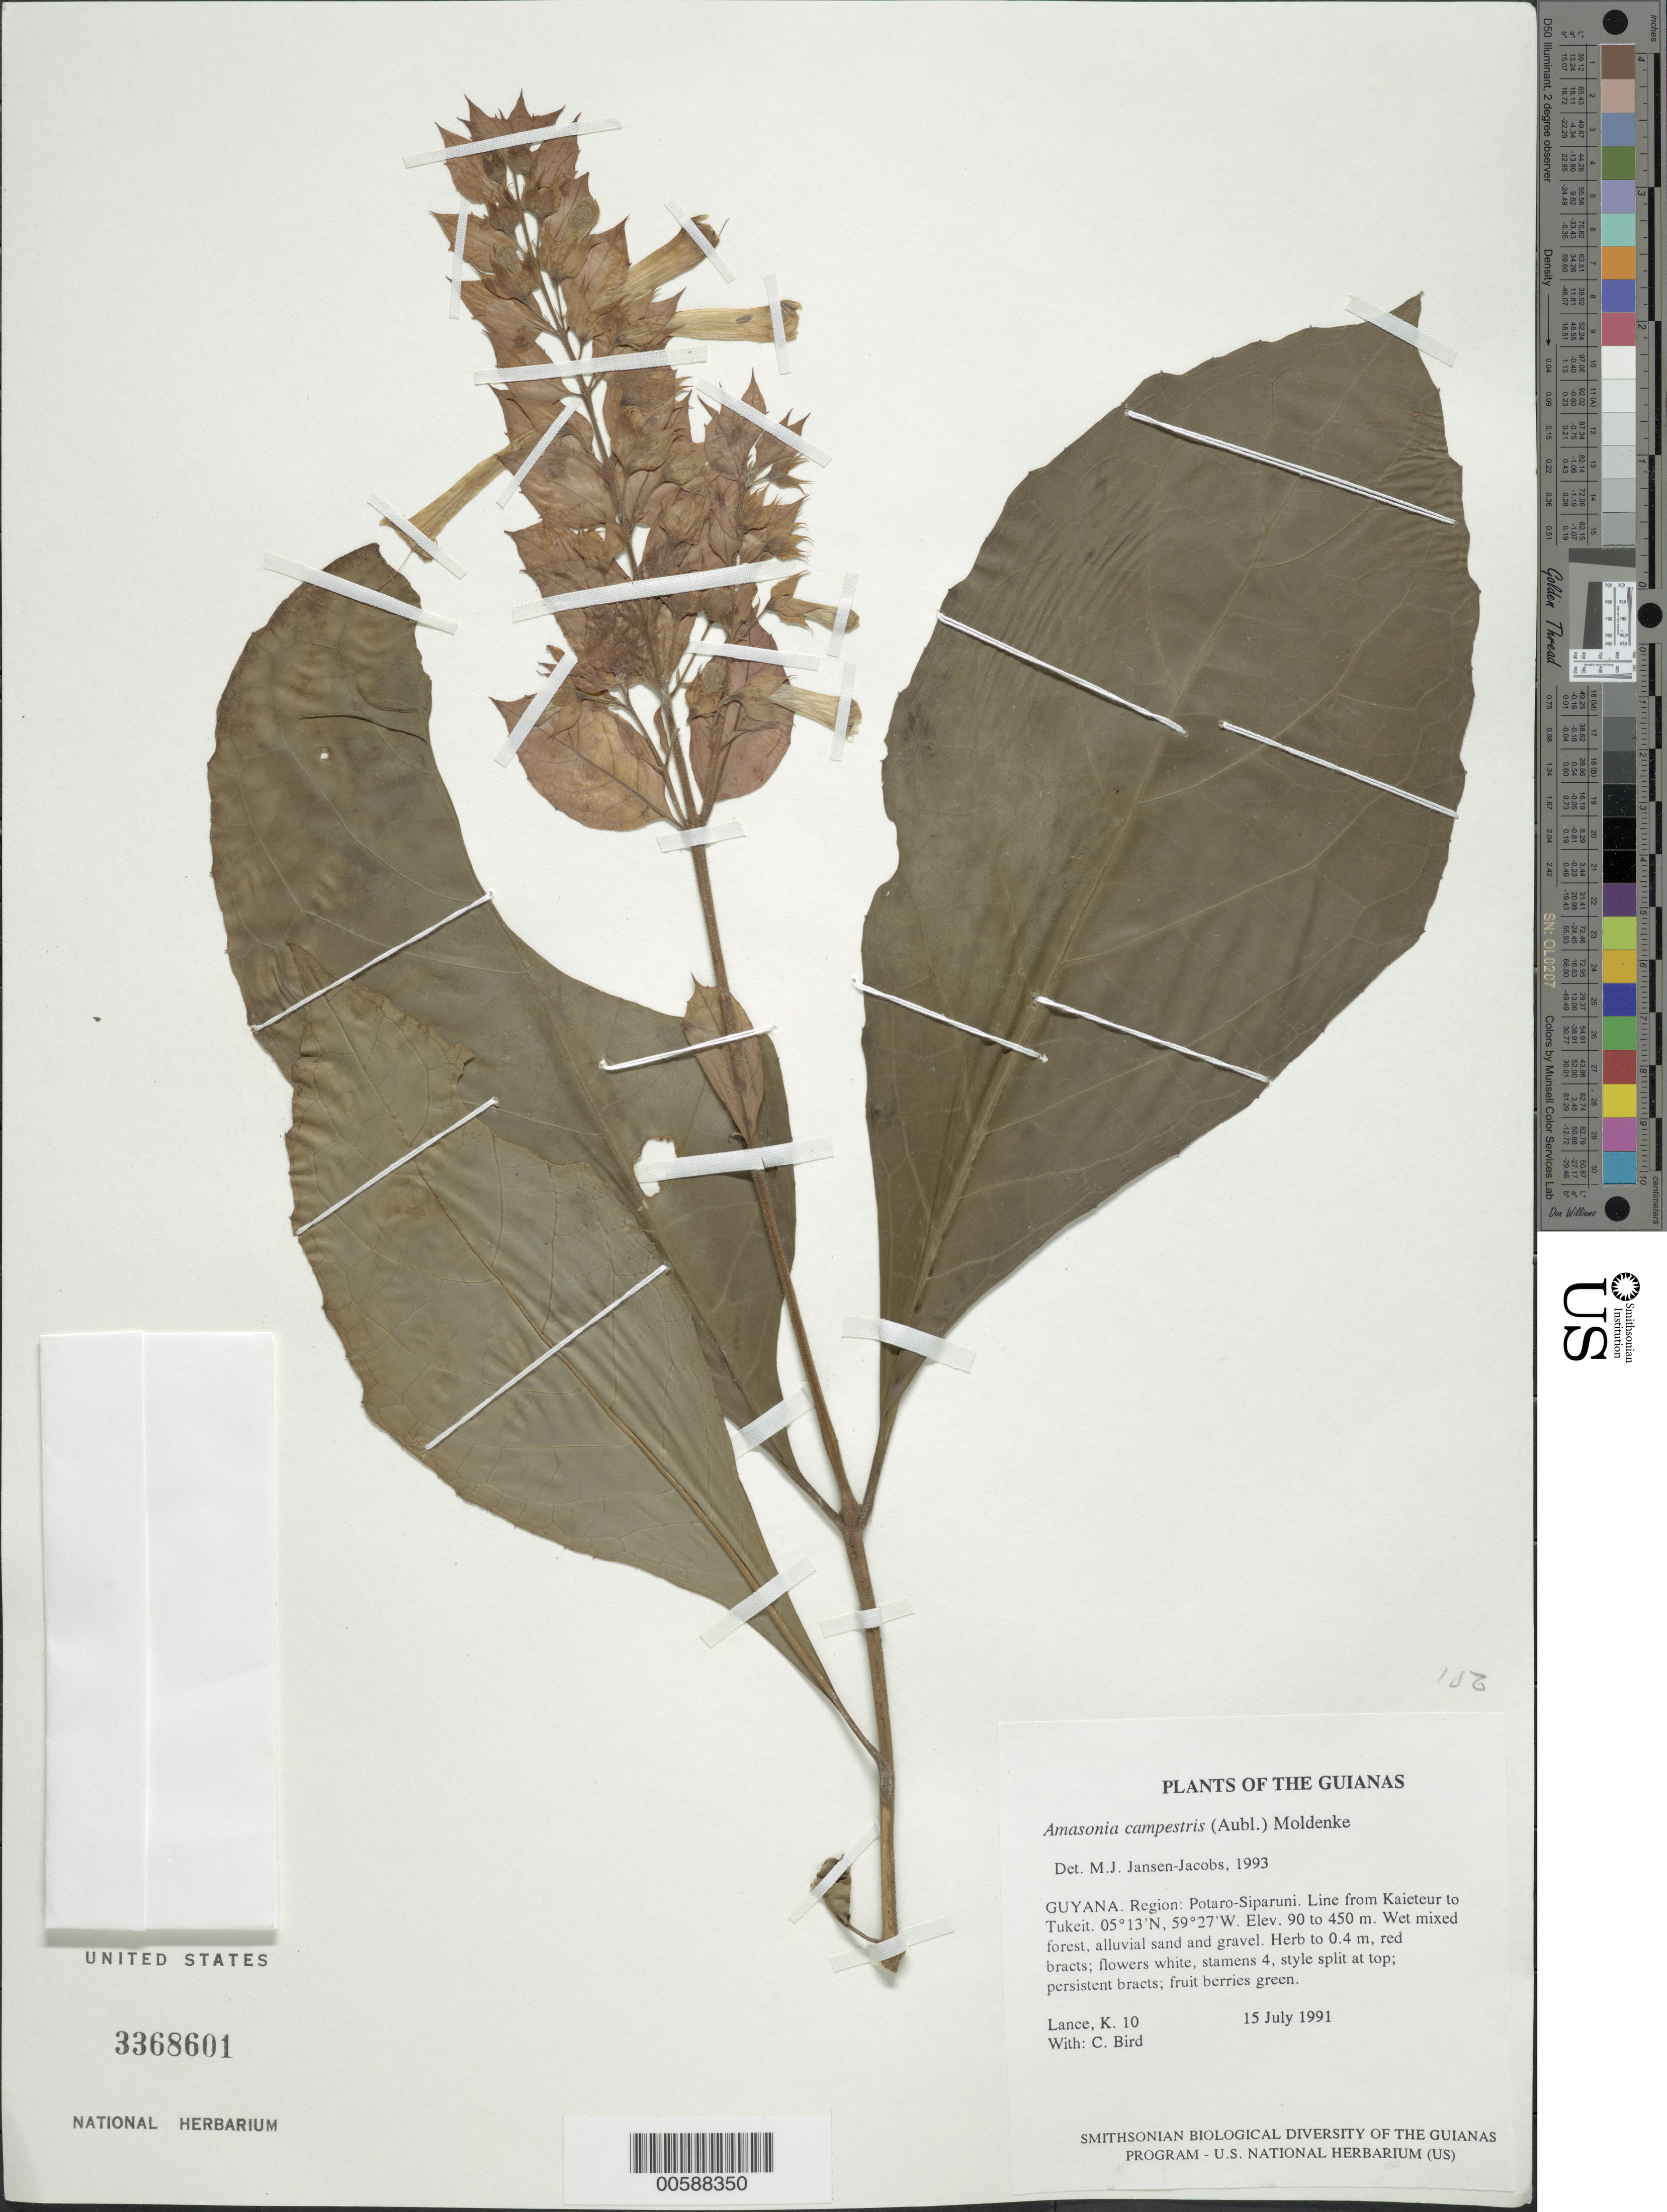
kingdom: Plantae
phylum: Tracheophyta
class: Magnoliopsida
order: Lamiales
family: Lamiaceae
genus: Amasonia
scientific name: Amasonia campestris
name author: (Aubl.) Moldenke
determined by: Jansen-Jacobs, M. J., (U), Nationaal Herbarium Nederland, Utrecht University branch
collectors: K. Lance & C. Bird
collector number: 10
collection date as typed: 15 July 1991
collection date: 1991-07-15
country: Guyana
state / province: Potaro-Siparuni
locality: Line from Kaieteur to Tukeit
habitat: Wet mixed forest, alluvial sand and gravel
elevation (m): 90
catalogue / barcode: US 3368601